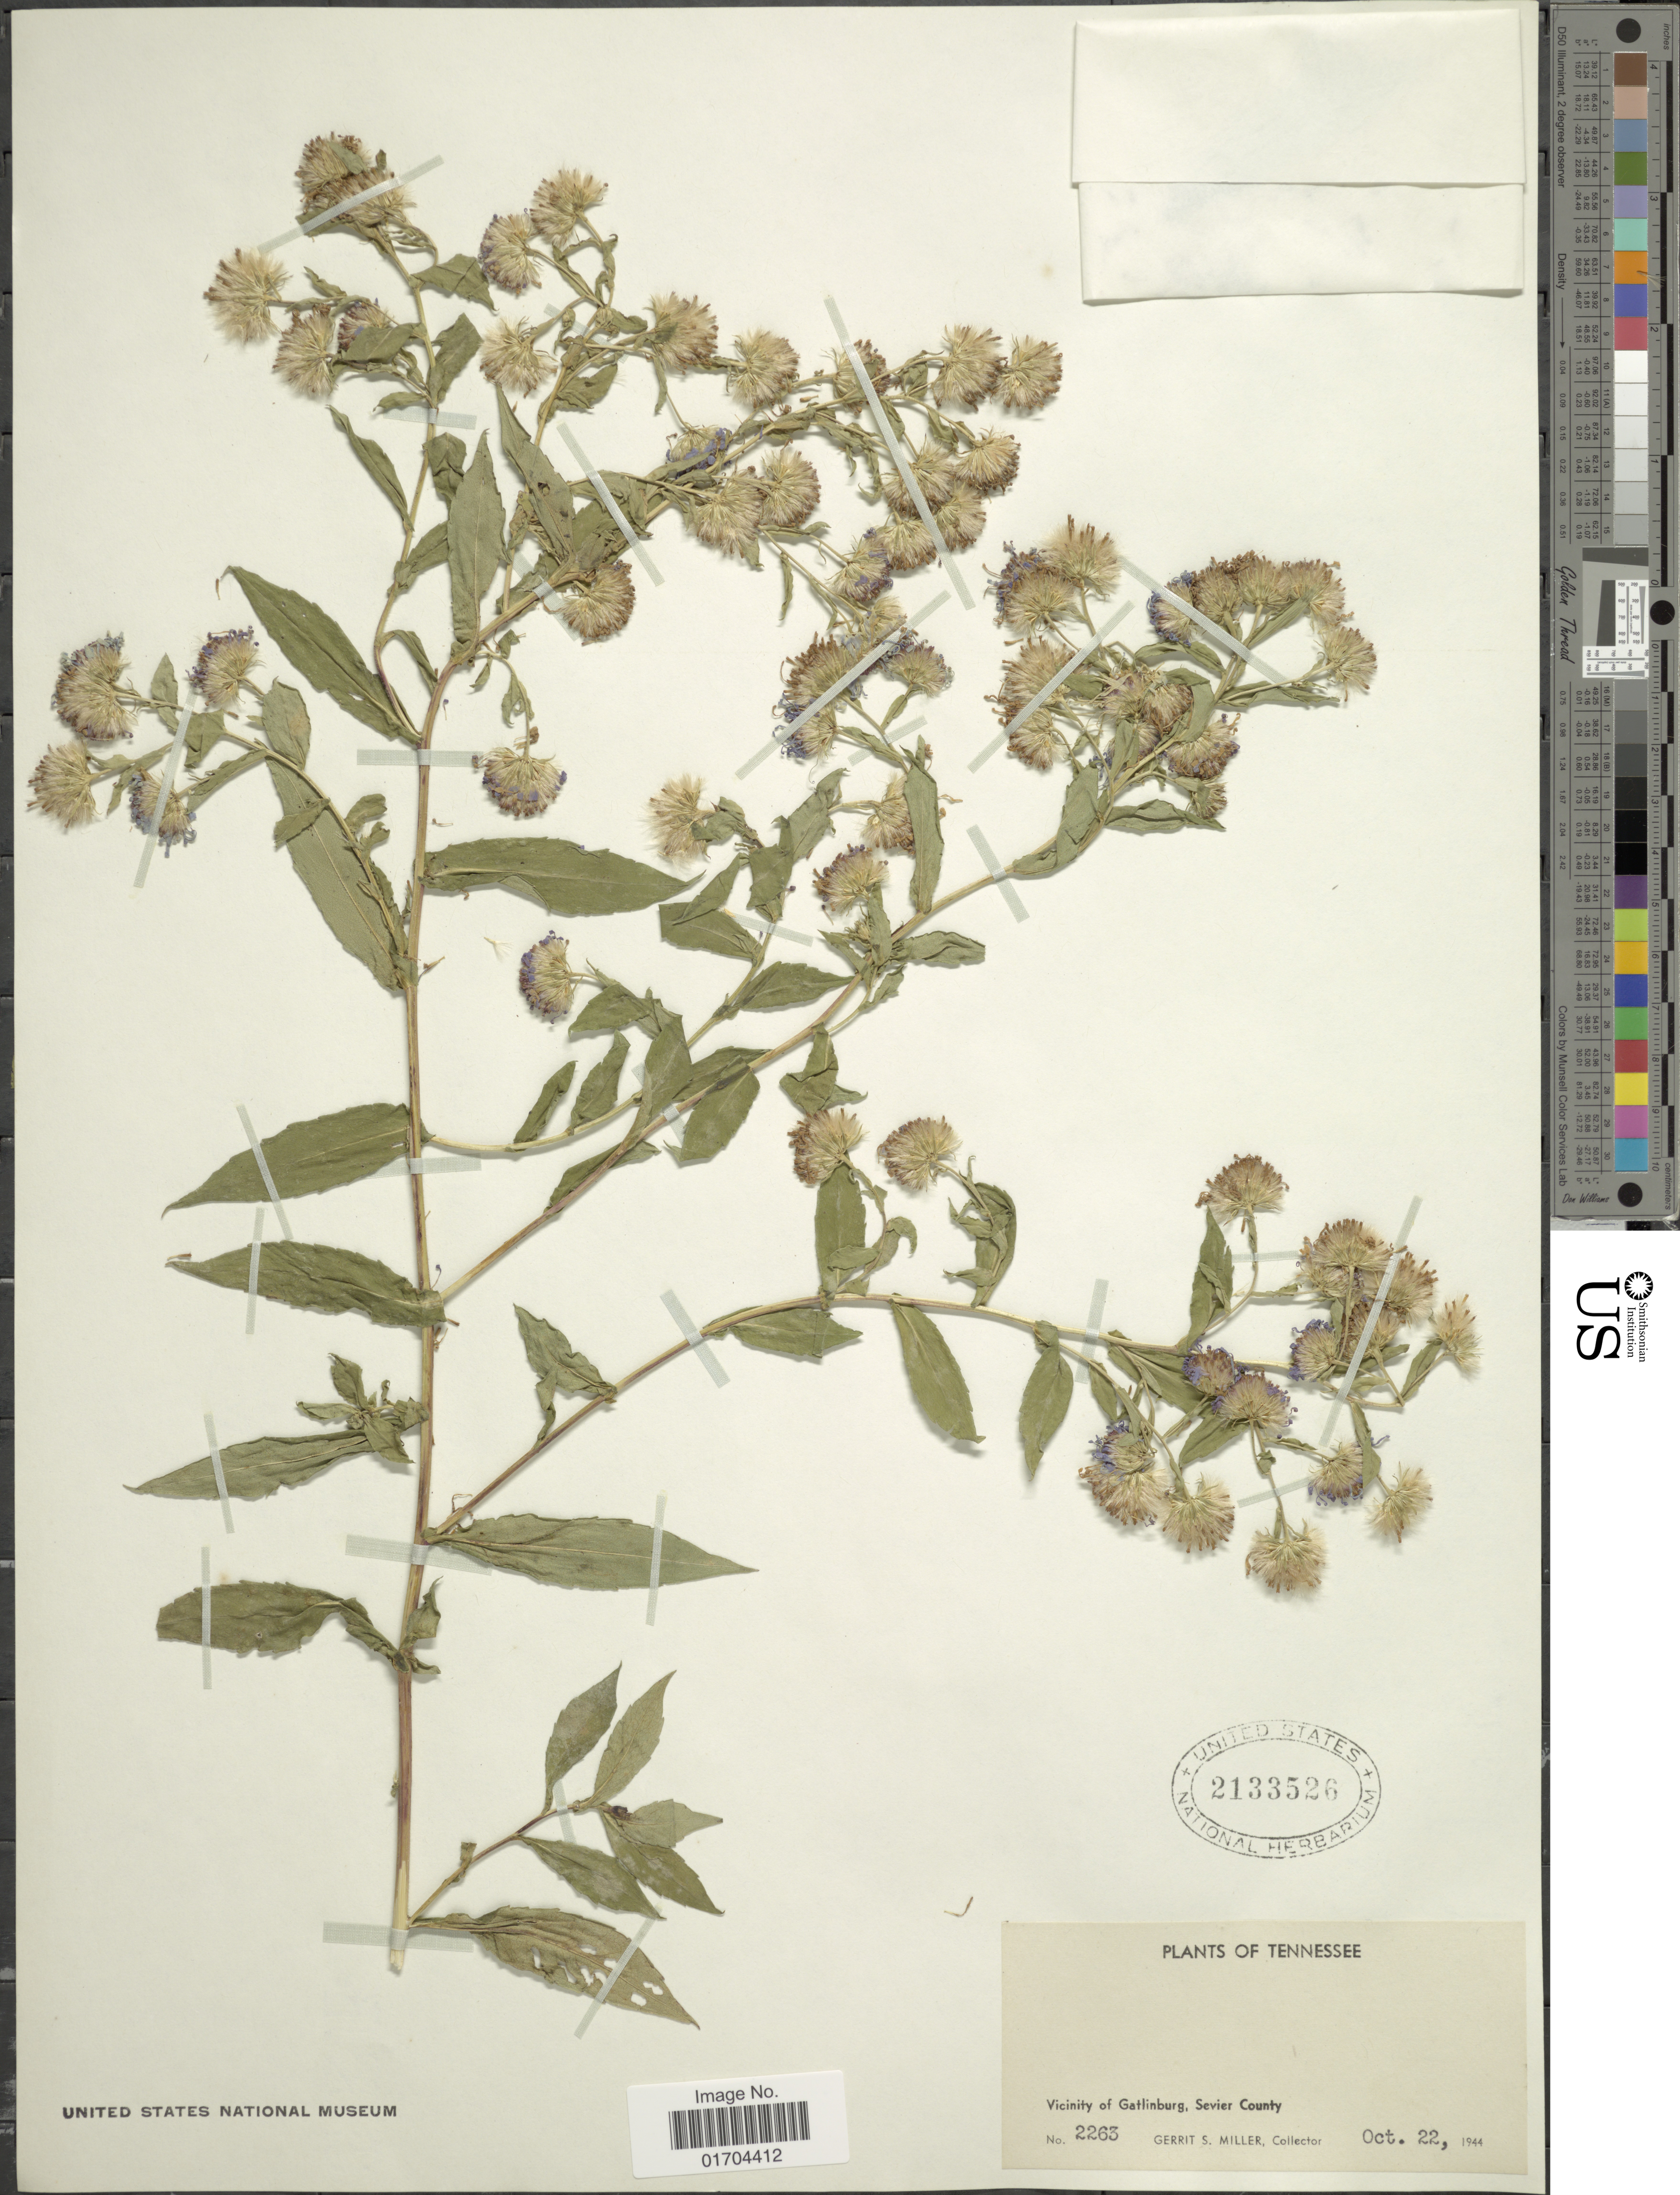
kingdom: Plantae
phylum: Tracheophyta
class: Magnoliopsida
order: Asterales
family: Asteraceae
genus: Symphyotrichum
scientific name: Symphyotrichum sp.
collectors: G. S. Miller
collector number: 2263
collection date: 1944-10-22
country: United States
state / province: Tennessee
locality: Vicinity of Gatlinburg, Sevier County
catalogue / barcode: US 2133526